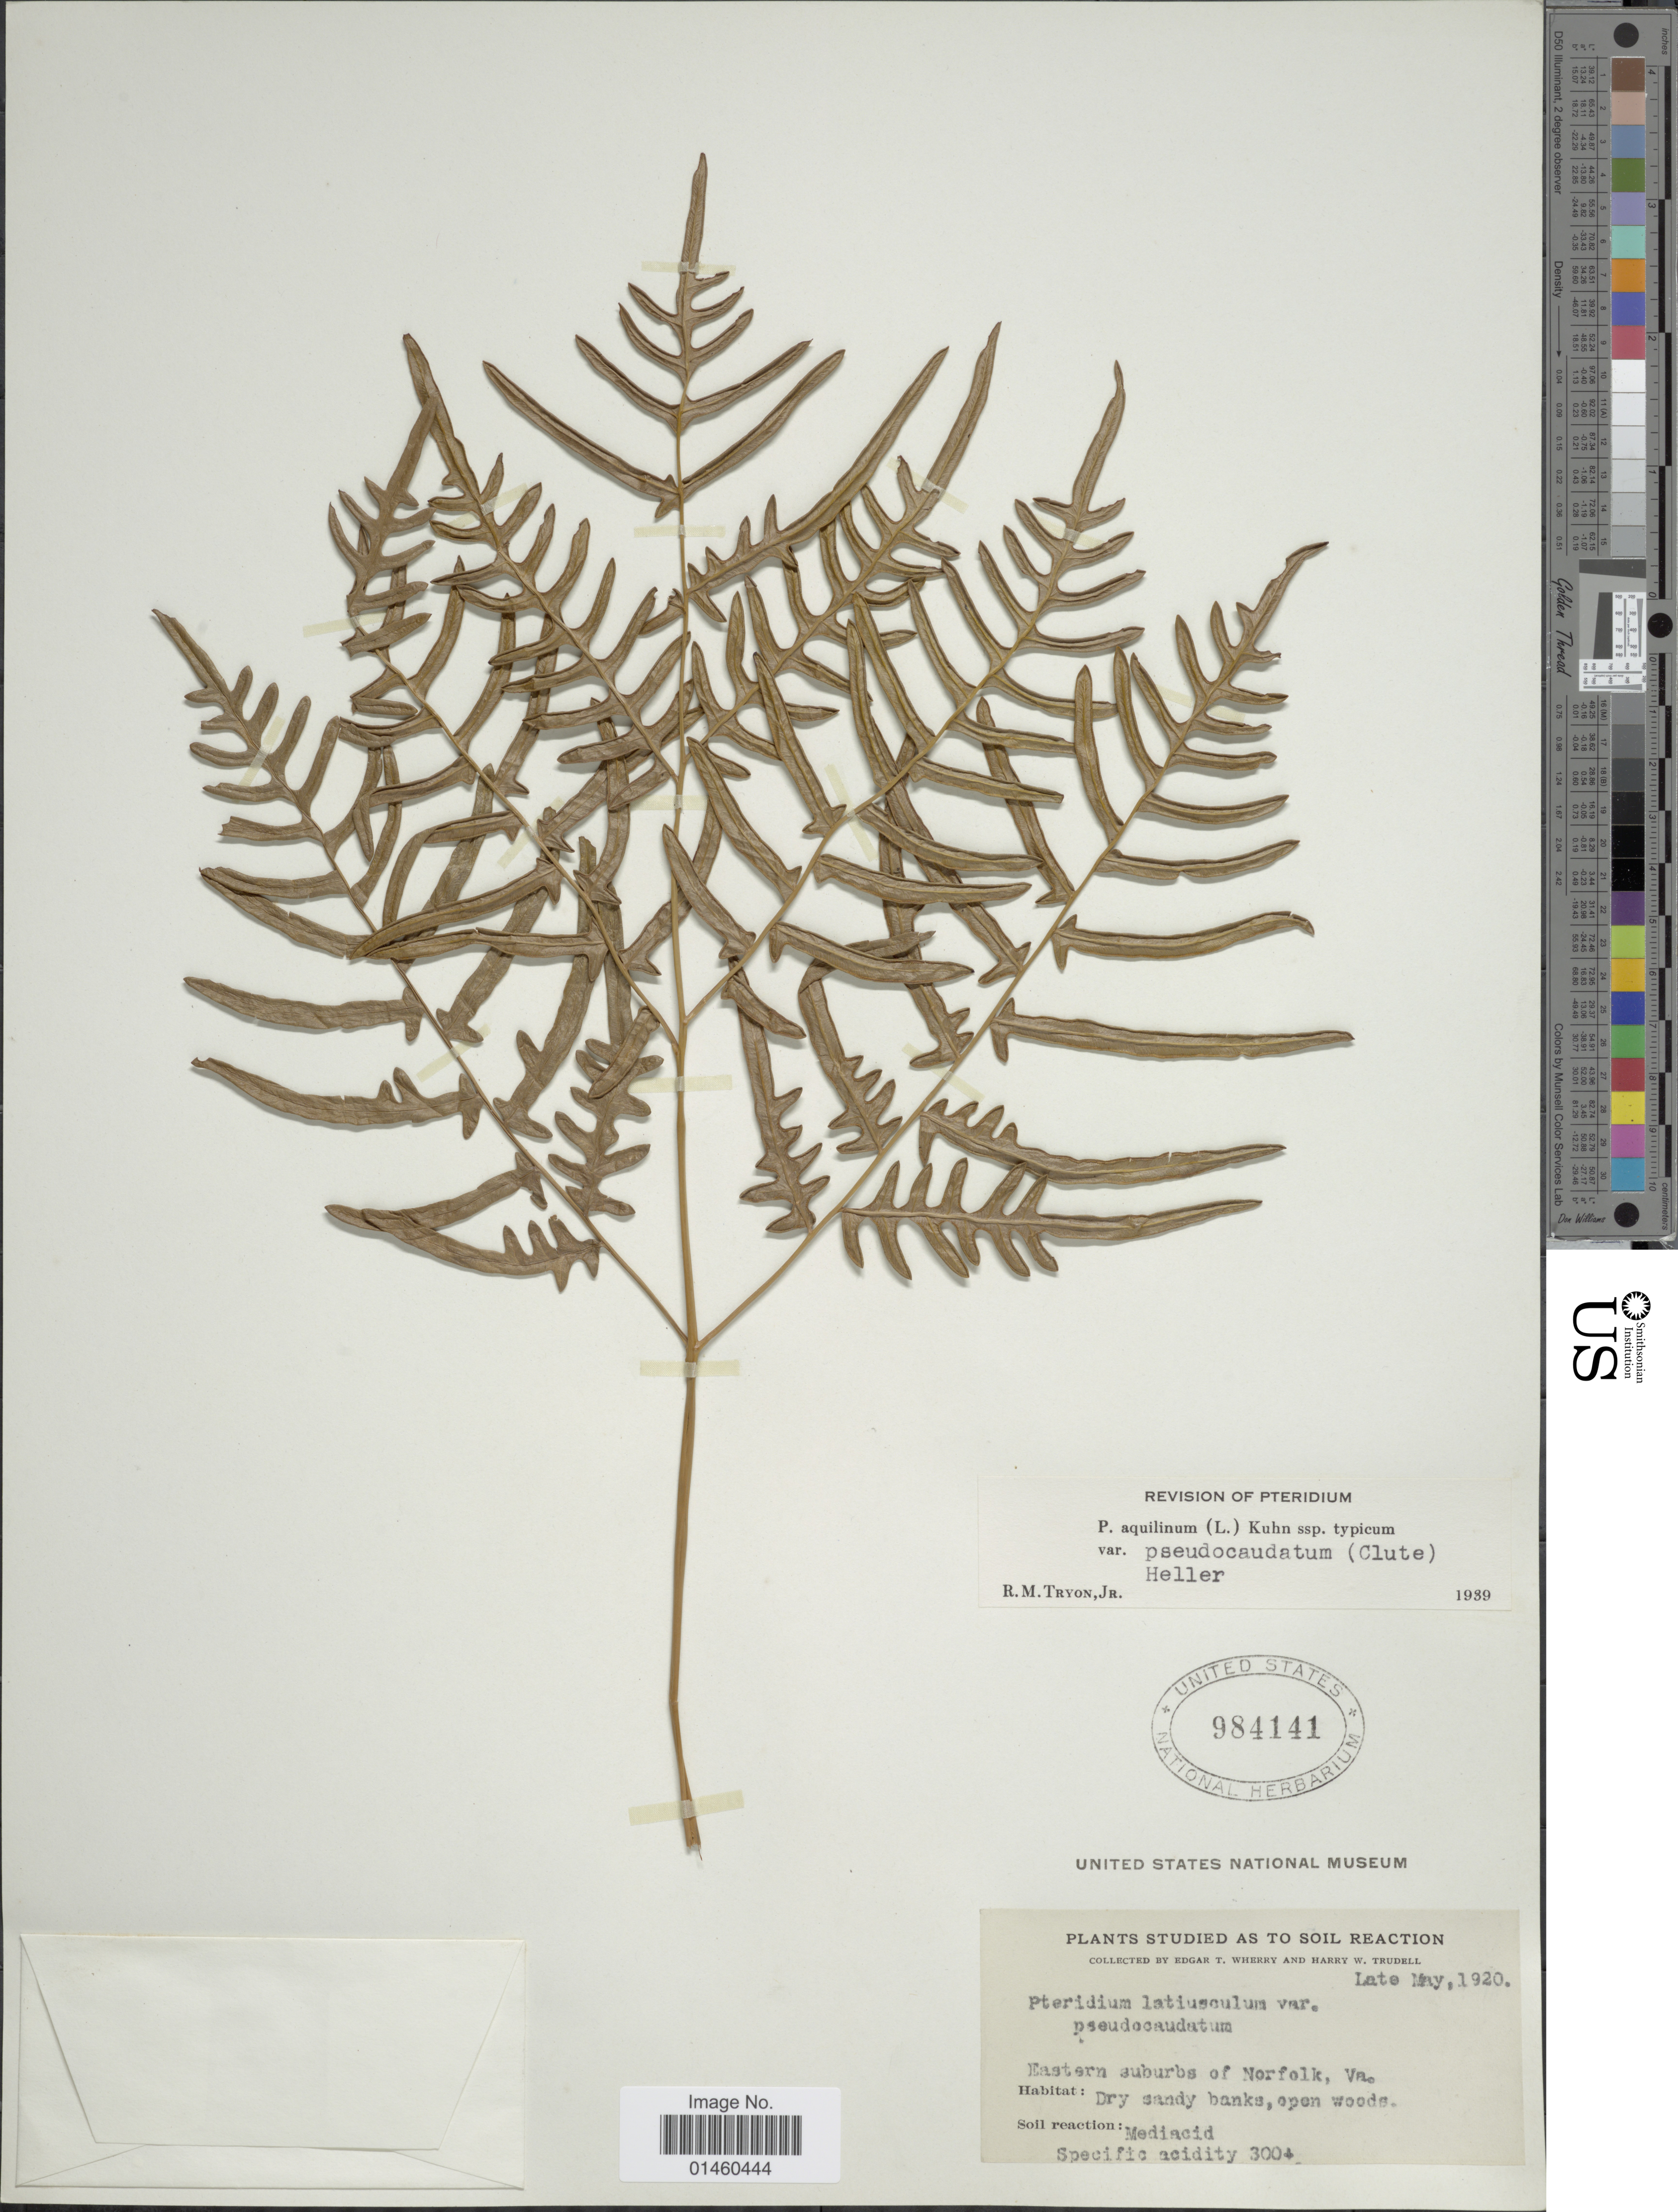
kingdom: Plantae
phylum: Tracheophyta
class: Polypodiopsida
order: Polypodiales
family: Dennstaedtiaceae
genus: Pteridium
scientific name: Pteridium aquilinum var. pseudocaudatum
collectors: E. T. Wherry & H. Trudell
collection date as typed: Late May, 1920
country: United States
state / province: Virginia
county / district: City of Norfolk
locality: Eastern suburbs of Norfolk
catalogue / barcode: US 984141